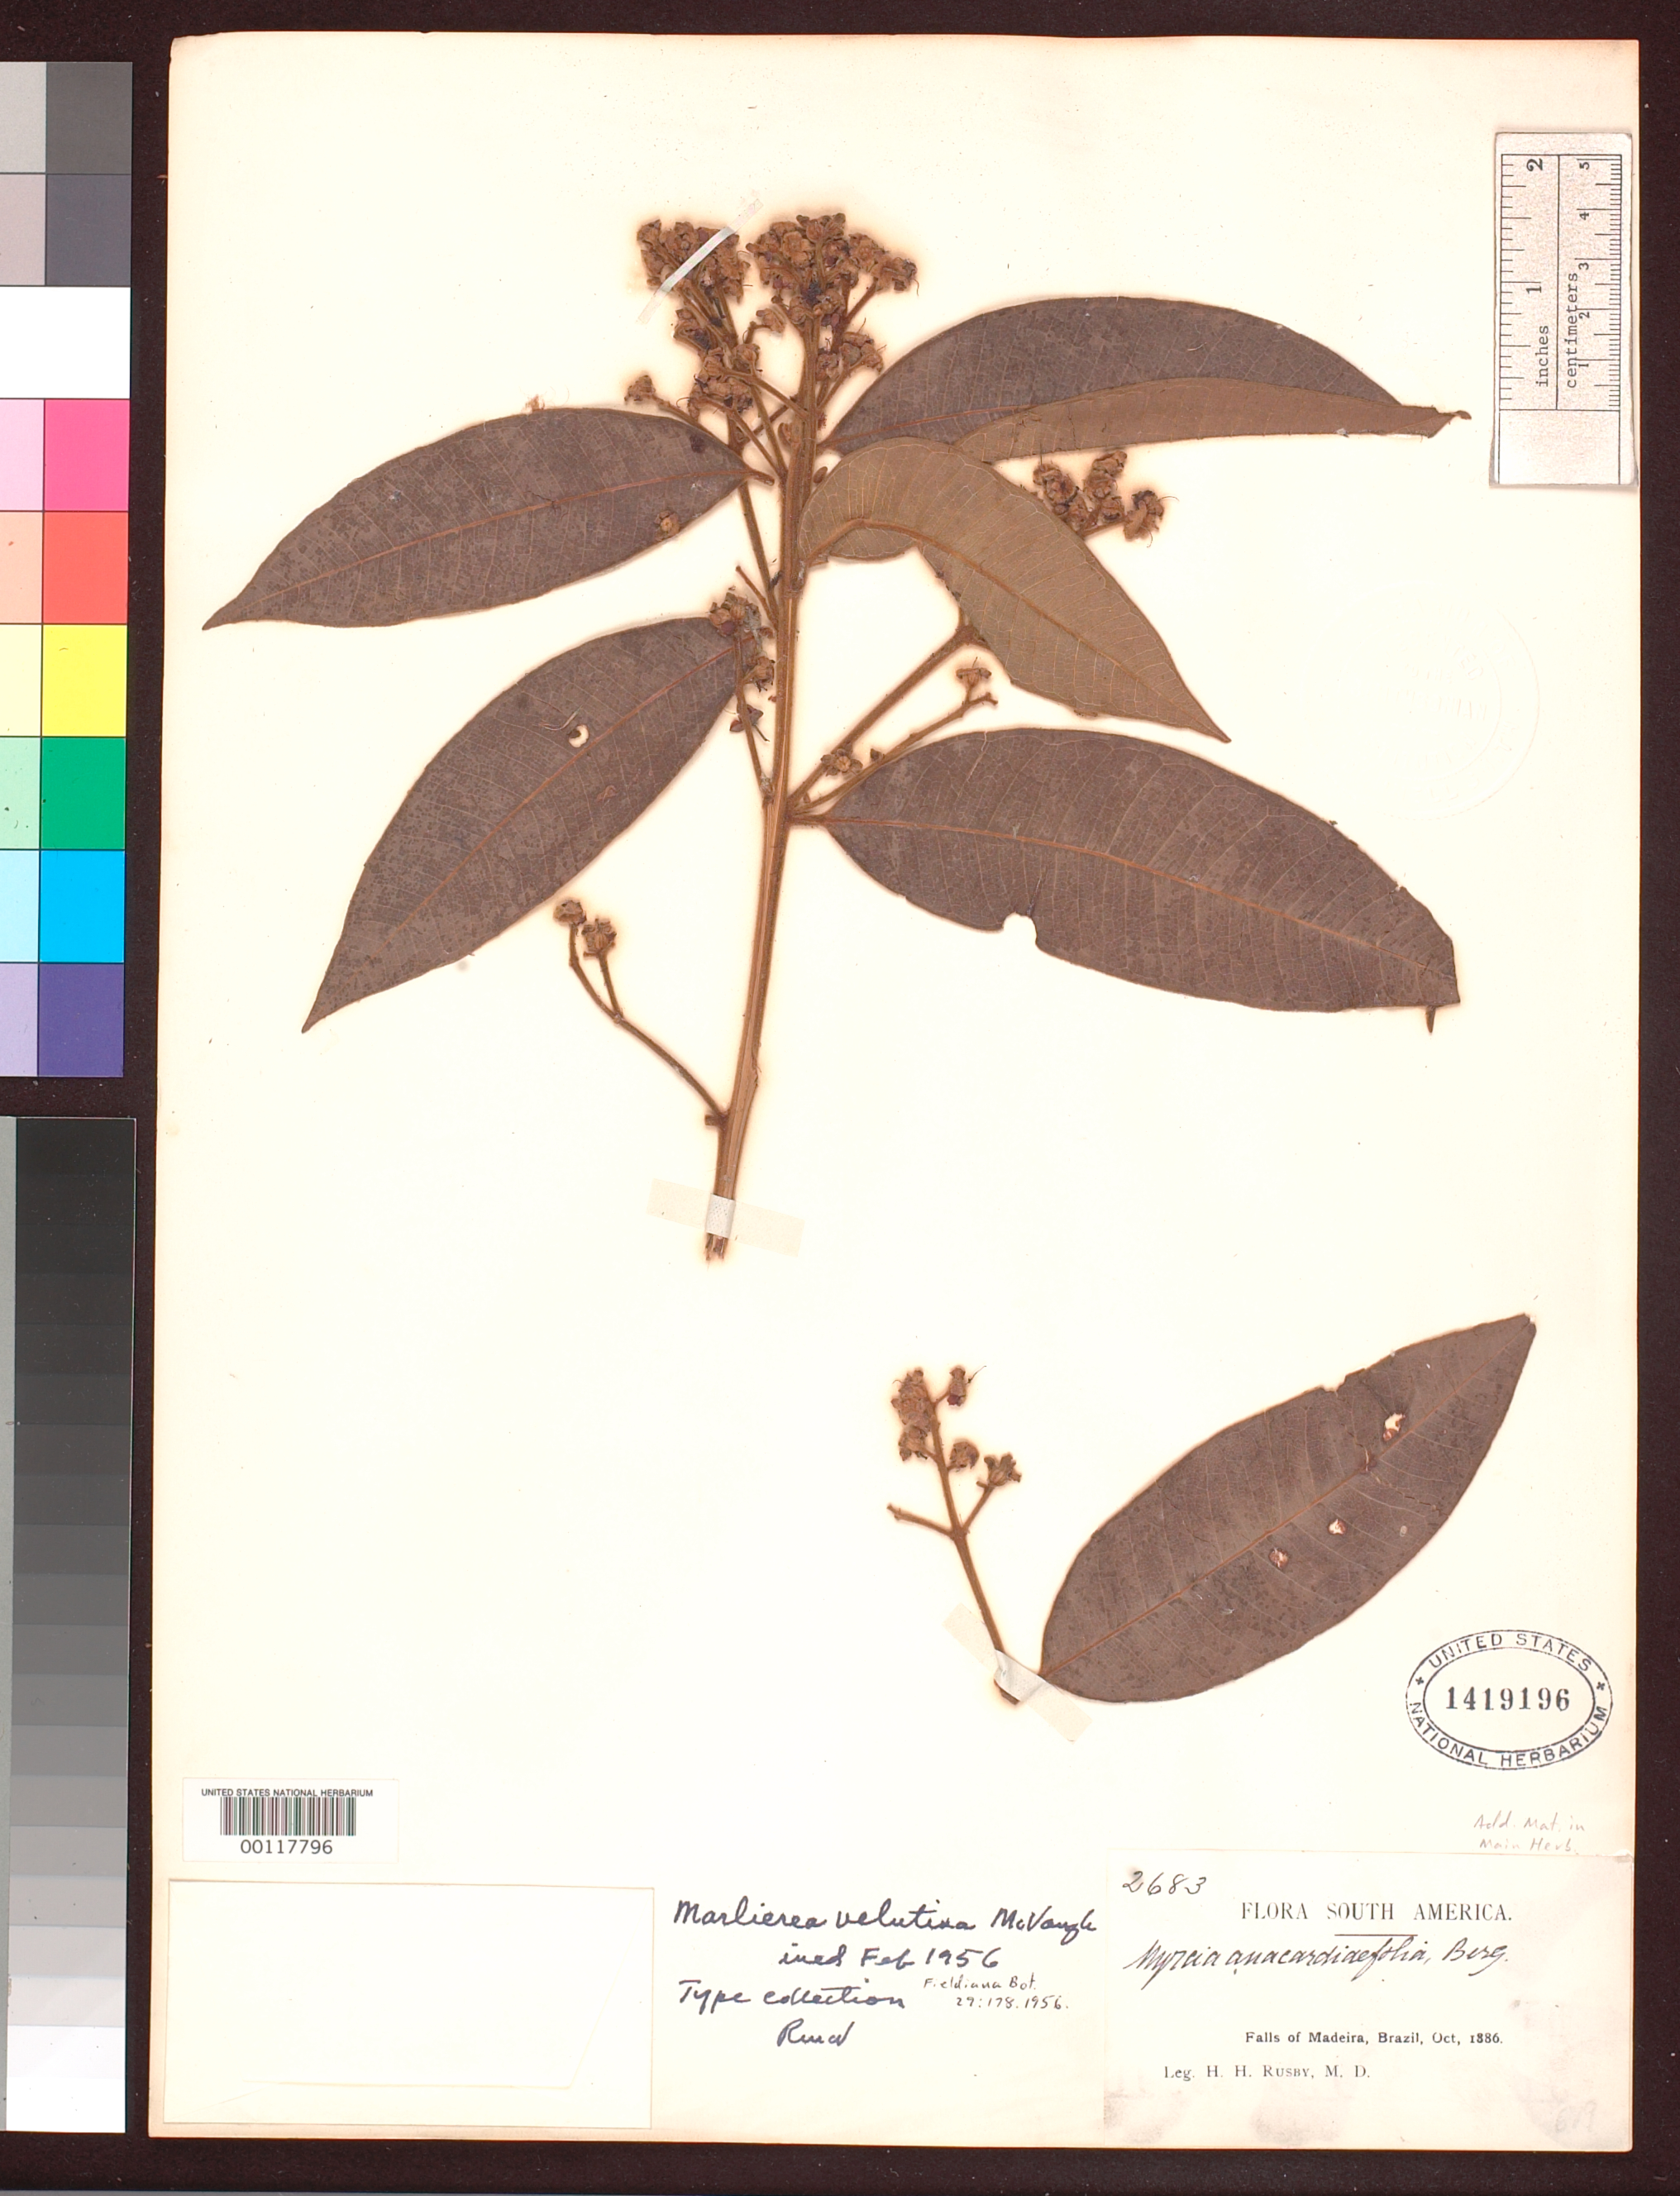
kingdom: Plantae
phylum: Tracheophyta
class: Magnoliopsida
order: Myrtales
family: Myrtaceae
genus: Marlierea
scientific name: Marlierea velutina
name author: McVaugh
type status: Isotype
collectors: H. H. Rusby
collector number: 2683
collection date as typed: Oct 1886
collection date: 1886-10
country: Brazil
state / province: Rondônia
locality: Falls of Madeira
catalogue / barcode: US 1419196